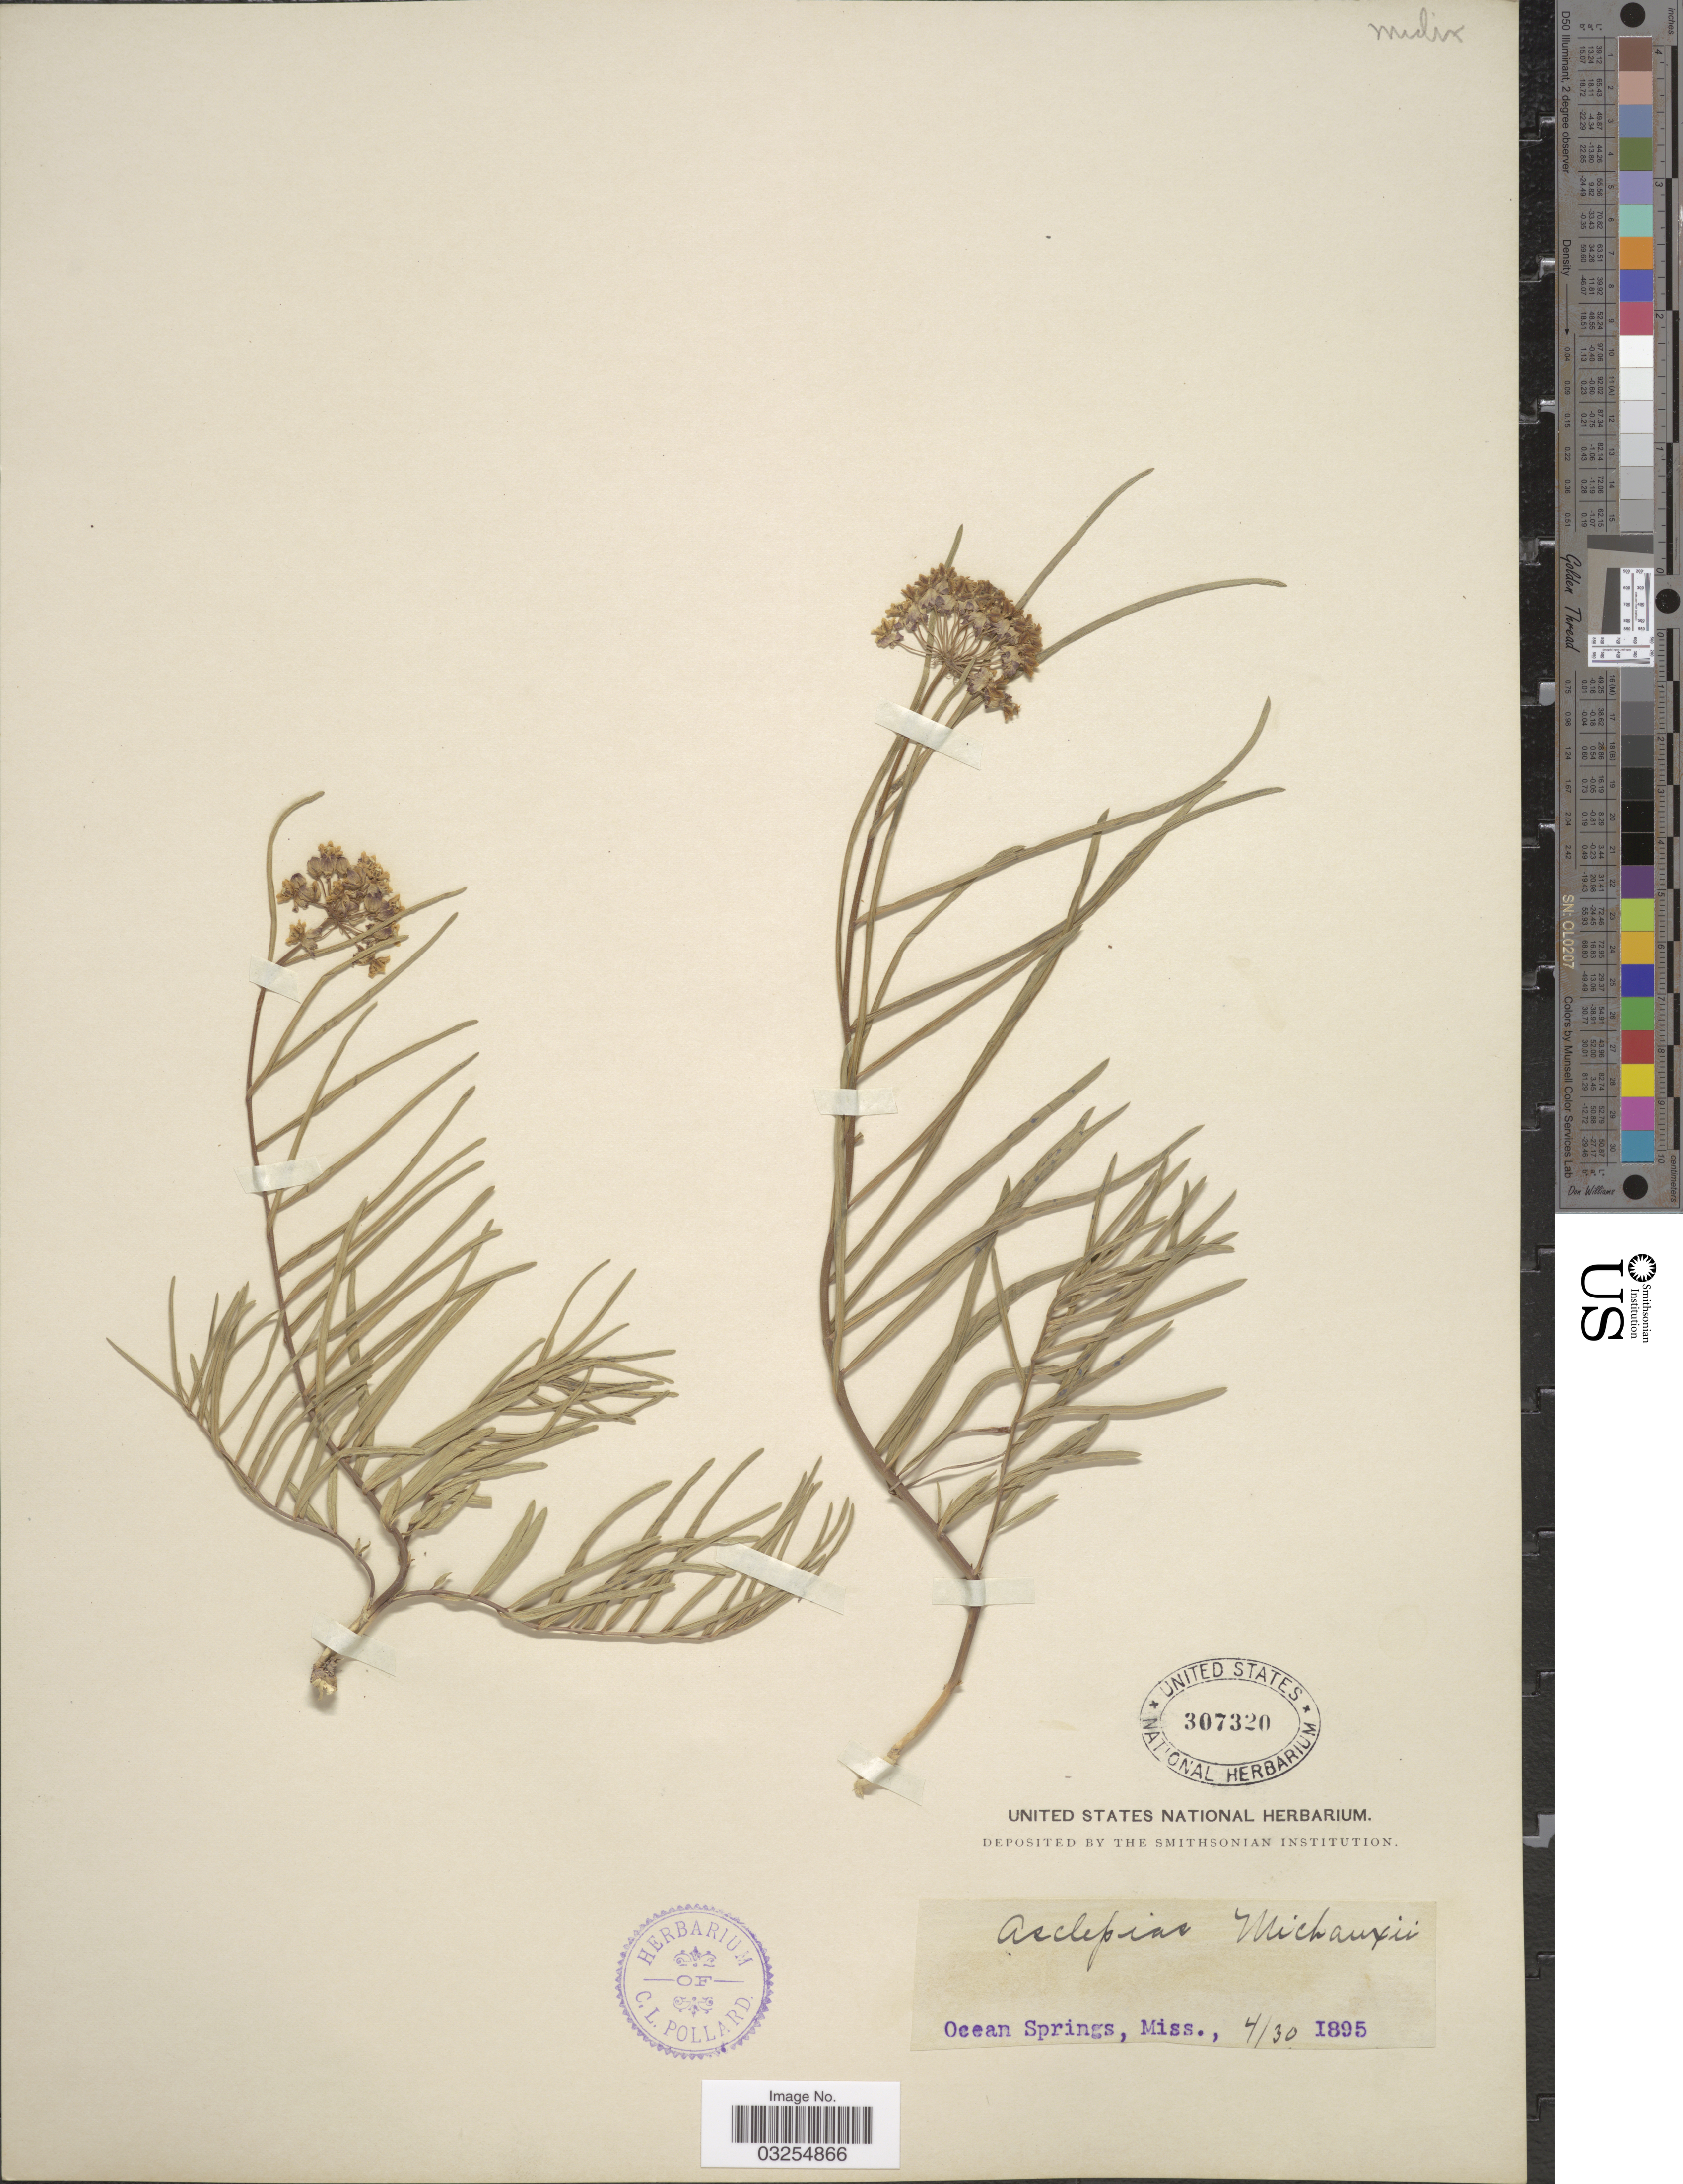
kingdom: Plantae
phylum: Tracheophyta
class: Magnoliopsida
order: Gentianales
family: Apocynaceae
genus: Asclepias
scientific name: Asclepias michauxii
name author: Decne.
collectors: ex herb. United States National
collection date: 1895-04-30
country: United States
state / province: Mississippi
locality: Ocean Springs.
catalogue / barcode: US 307320